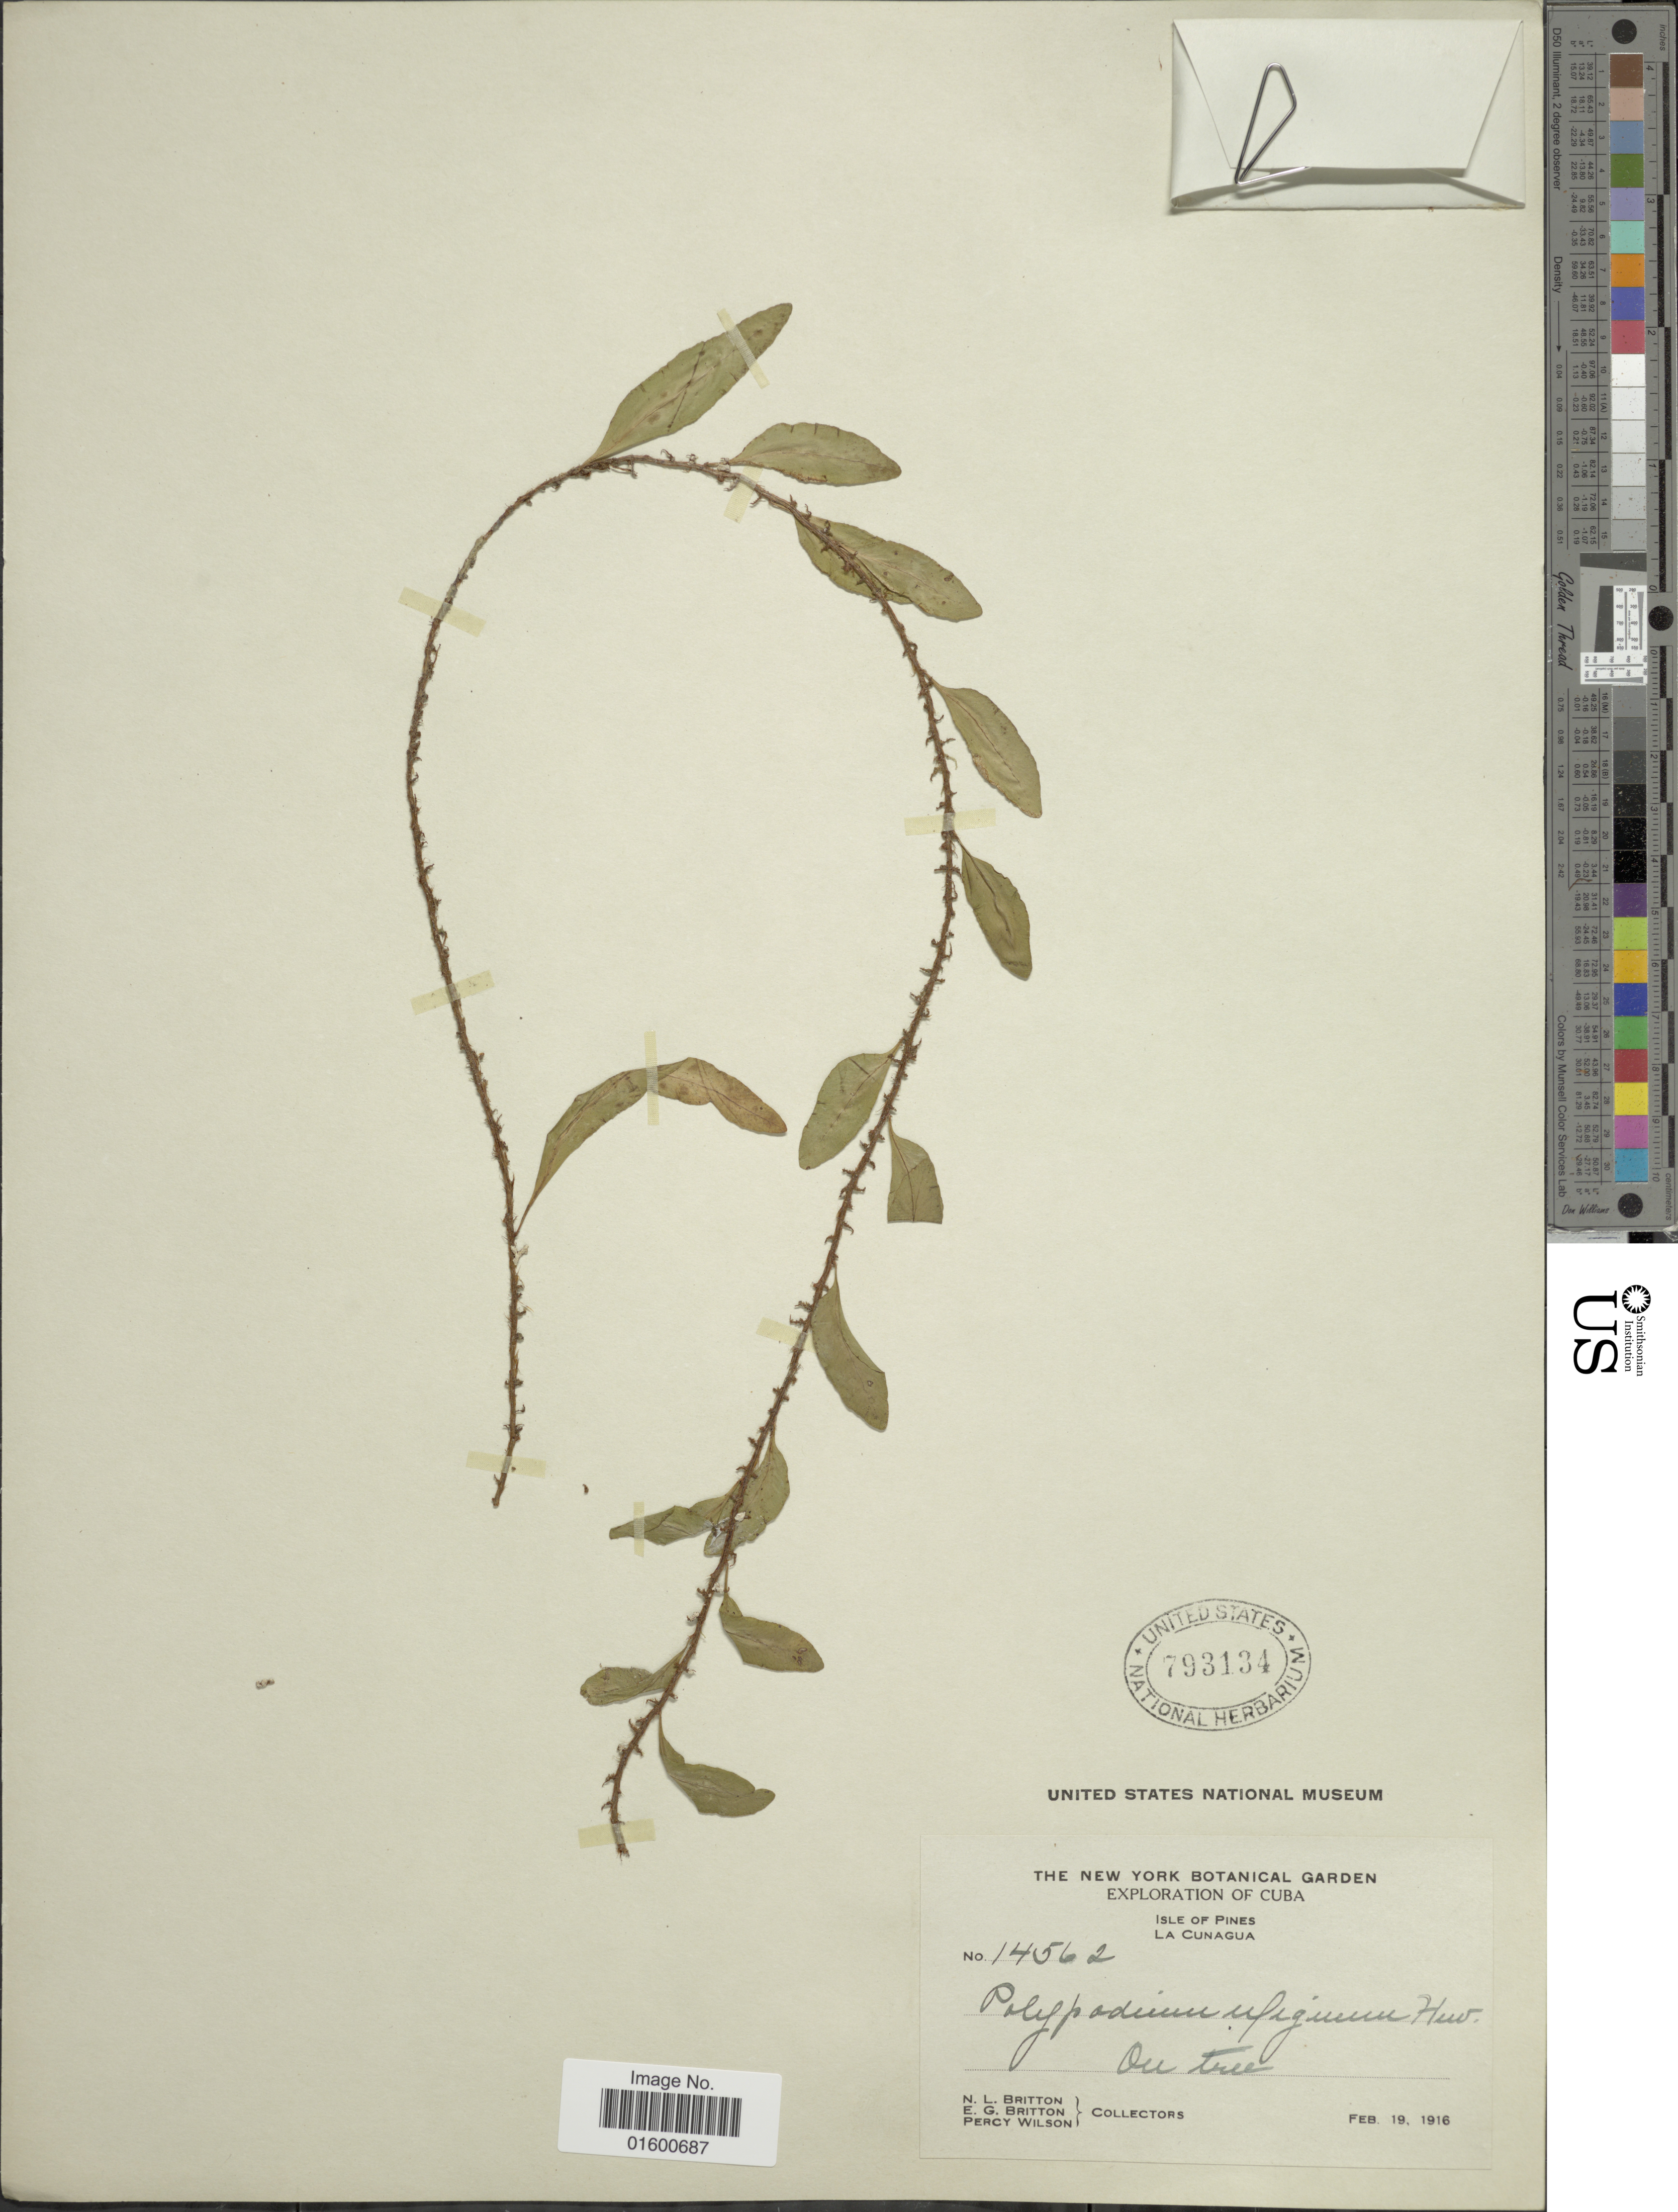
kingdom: Plantae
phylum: Tracheophyta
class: Polypodiopsida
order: Polypodiales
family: Polypodiaceae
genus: Microgramma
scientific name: Microgramma heterophylla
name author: (L.) Wherry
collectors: N. Britton, E. G. Britton & P. Wilson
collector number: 14562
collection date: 1916-02-19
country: Cuba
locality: Isle of Pines, La Cunagua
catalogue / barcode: US 793134